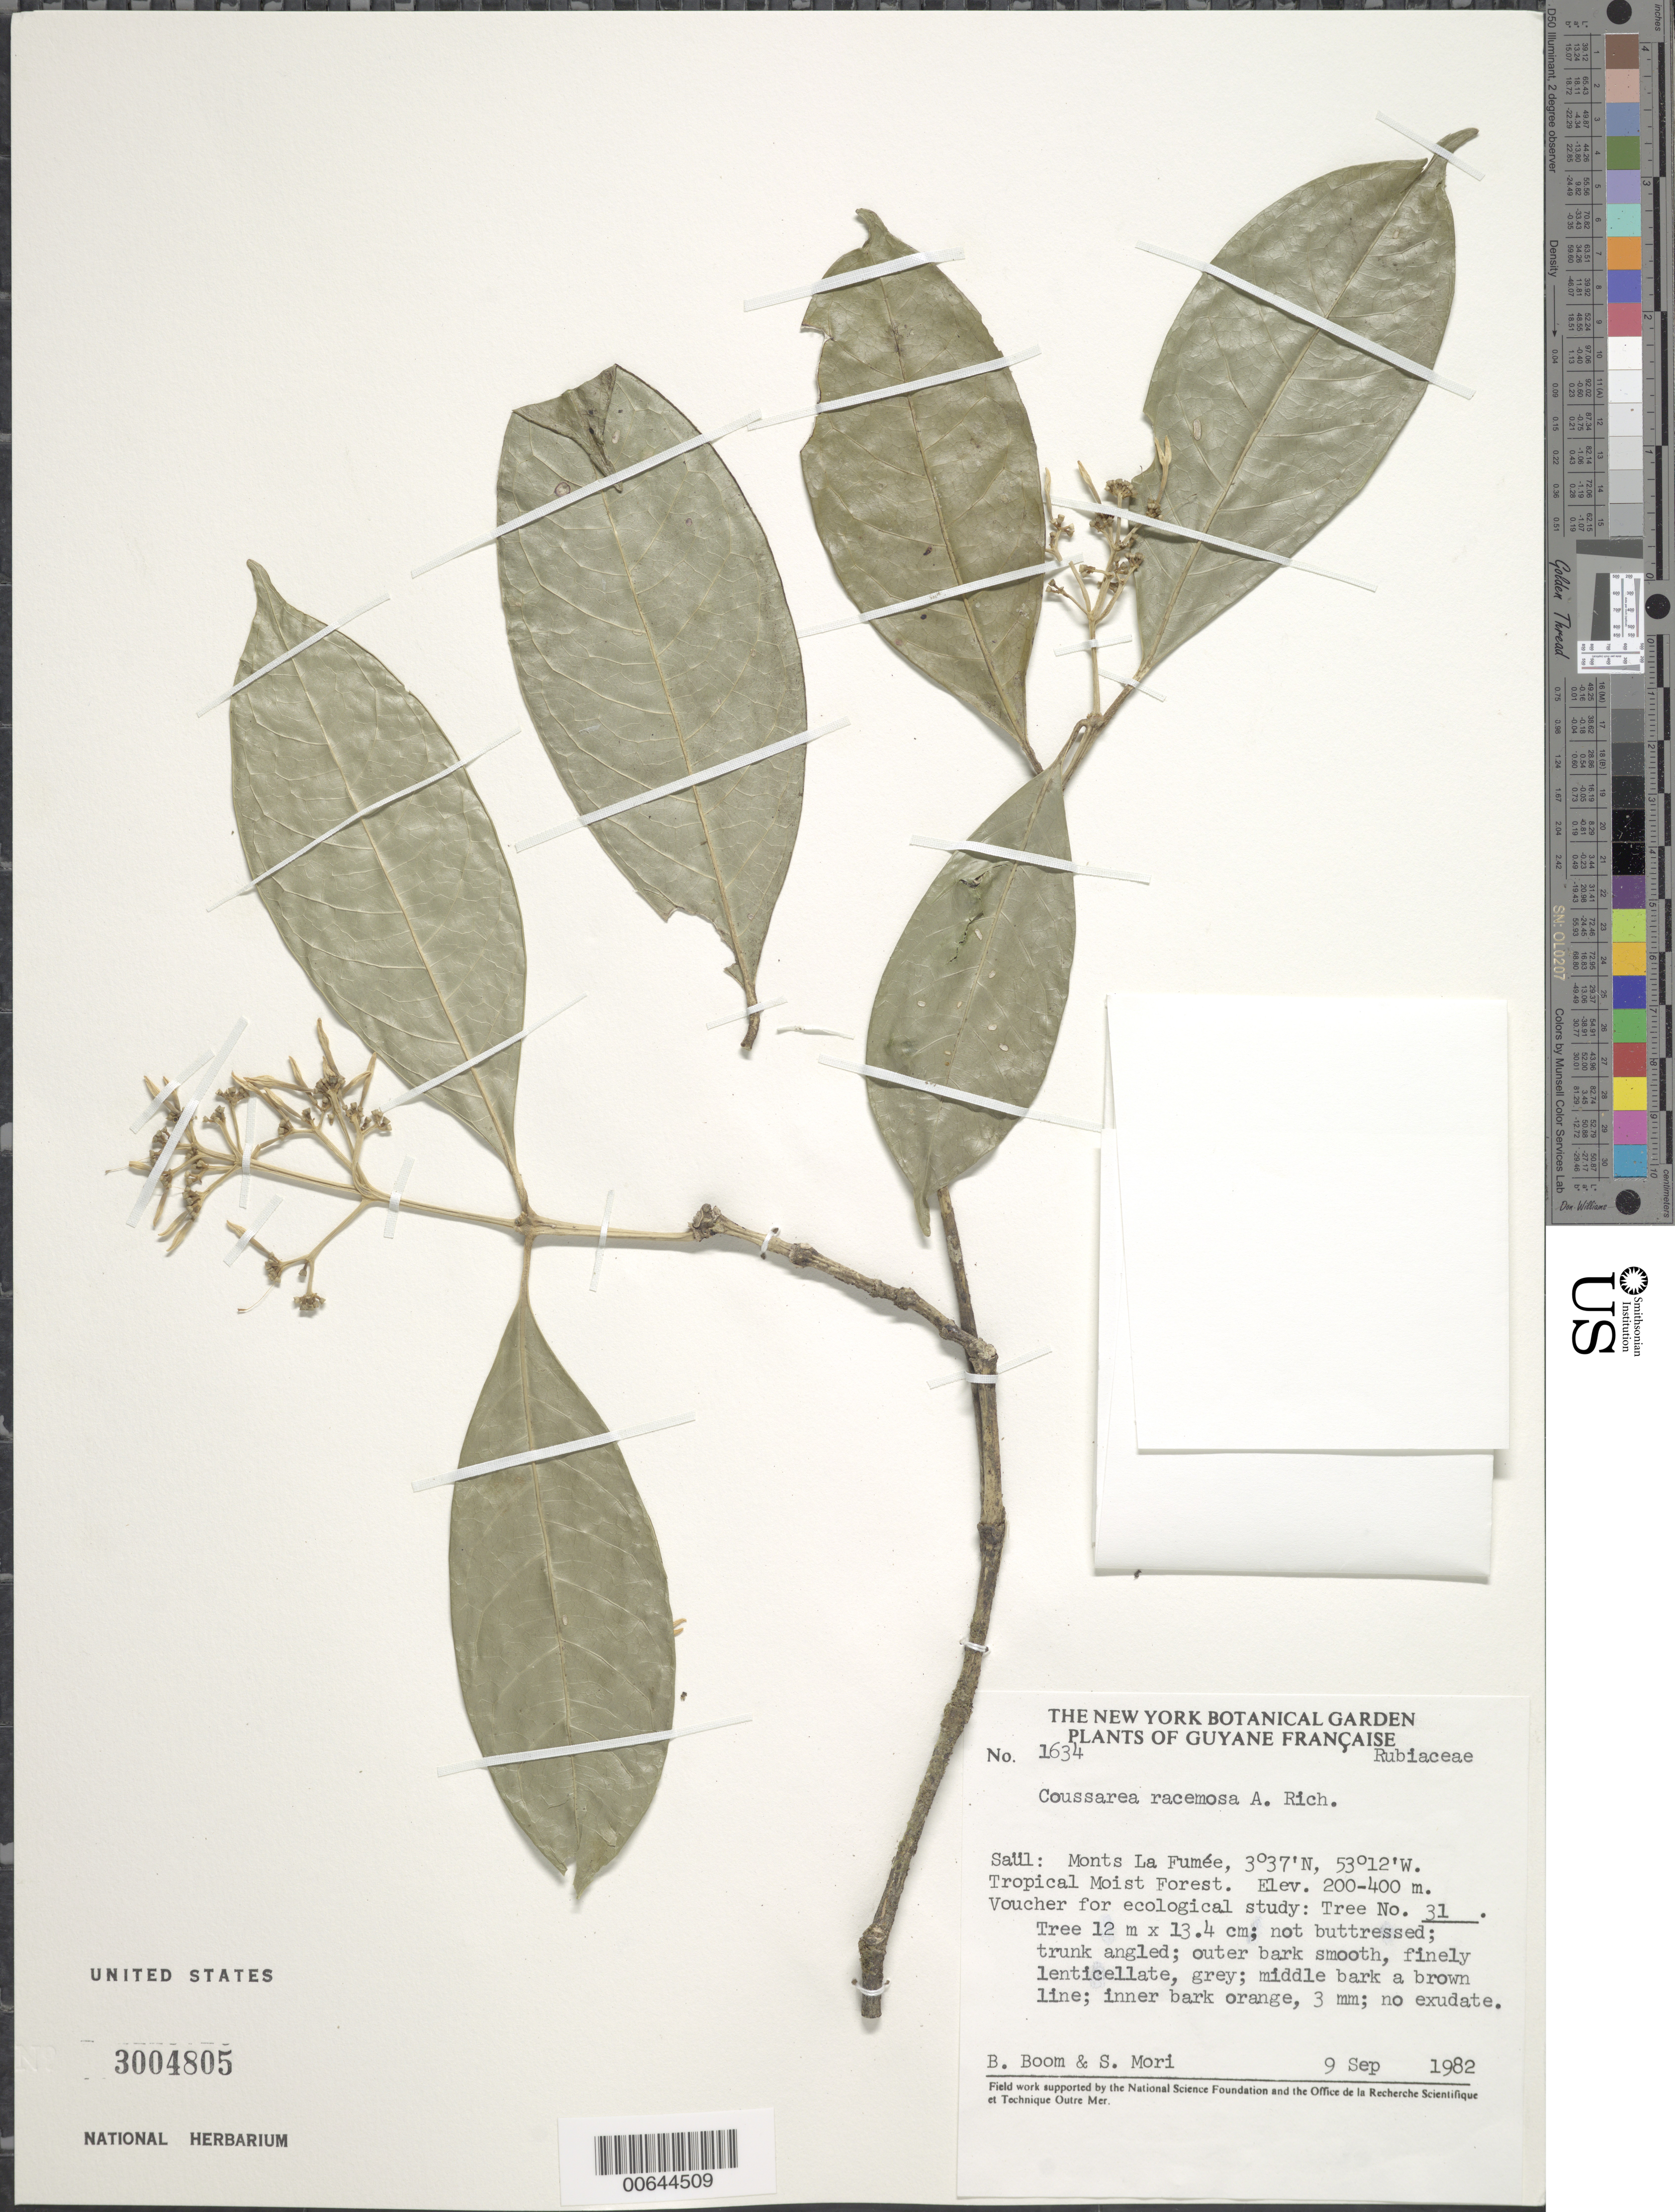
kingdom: Plantae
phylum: Tracheophyta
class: Magnoliopsida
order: Gentianales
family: Rubiaceae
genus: Coussarea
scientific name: Coussarea racemosa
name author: A. Rich.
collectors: B. M. Boom & S. Mori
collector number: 1634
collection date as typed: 9-Sep-82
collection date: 1982-09-09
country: French Guiana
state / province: Saint-Laurent-du-Maroni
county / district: Saül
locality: Saül, Monts La Fumée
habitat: Tropical moist forest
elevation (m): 200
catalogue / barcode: US 3004805